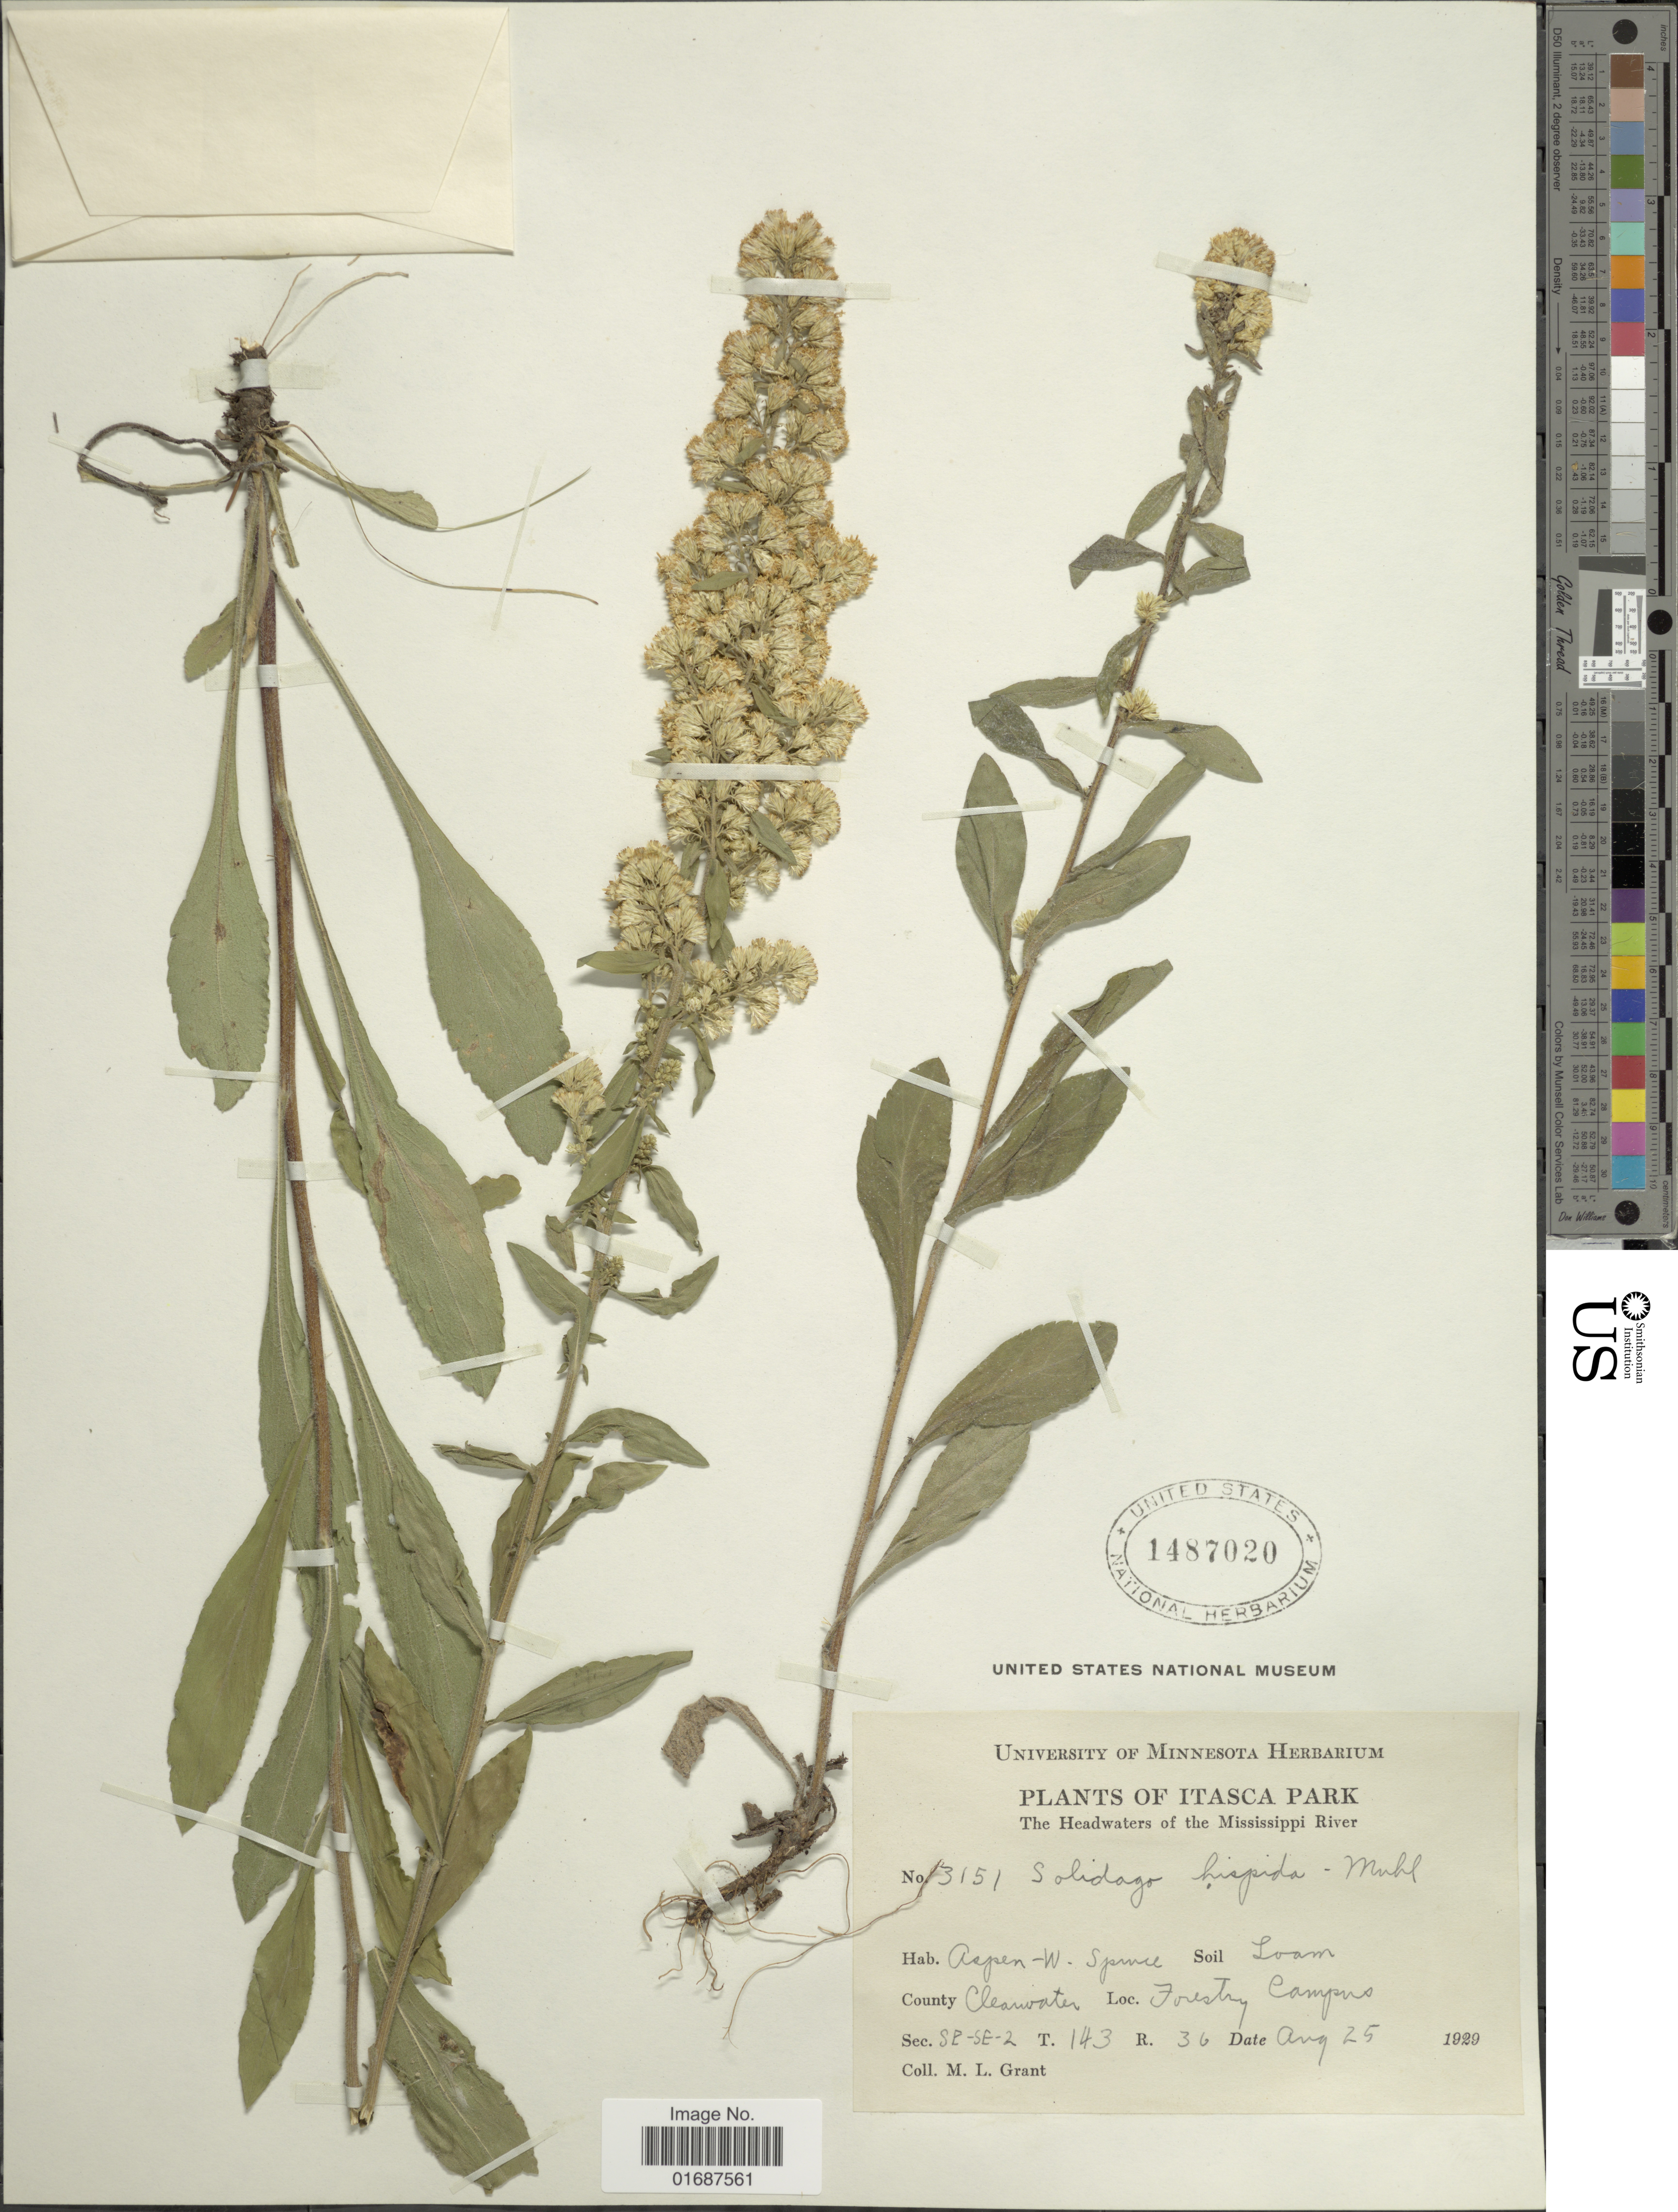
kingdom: Plantae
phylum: Tracheophyta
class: Magnoliopsida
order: Asterales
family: Asteraceae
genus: Solidago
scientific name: Solidago hispida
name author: Muhl. ex Willd.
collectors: M. L. Grant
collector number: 3151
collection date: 1929-08-25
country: United States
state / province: Minnesota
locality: Itasca Park. The Headwaters of the Mississippi River. County Clearwater. Forestry Campus. Sec. SE-SE-2 T. 143 R. 36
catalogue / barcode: US 1487020